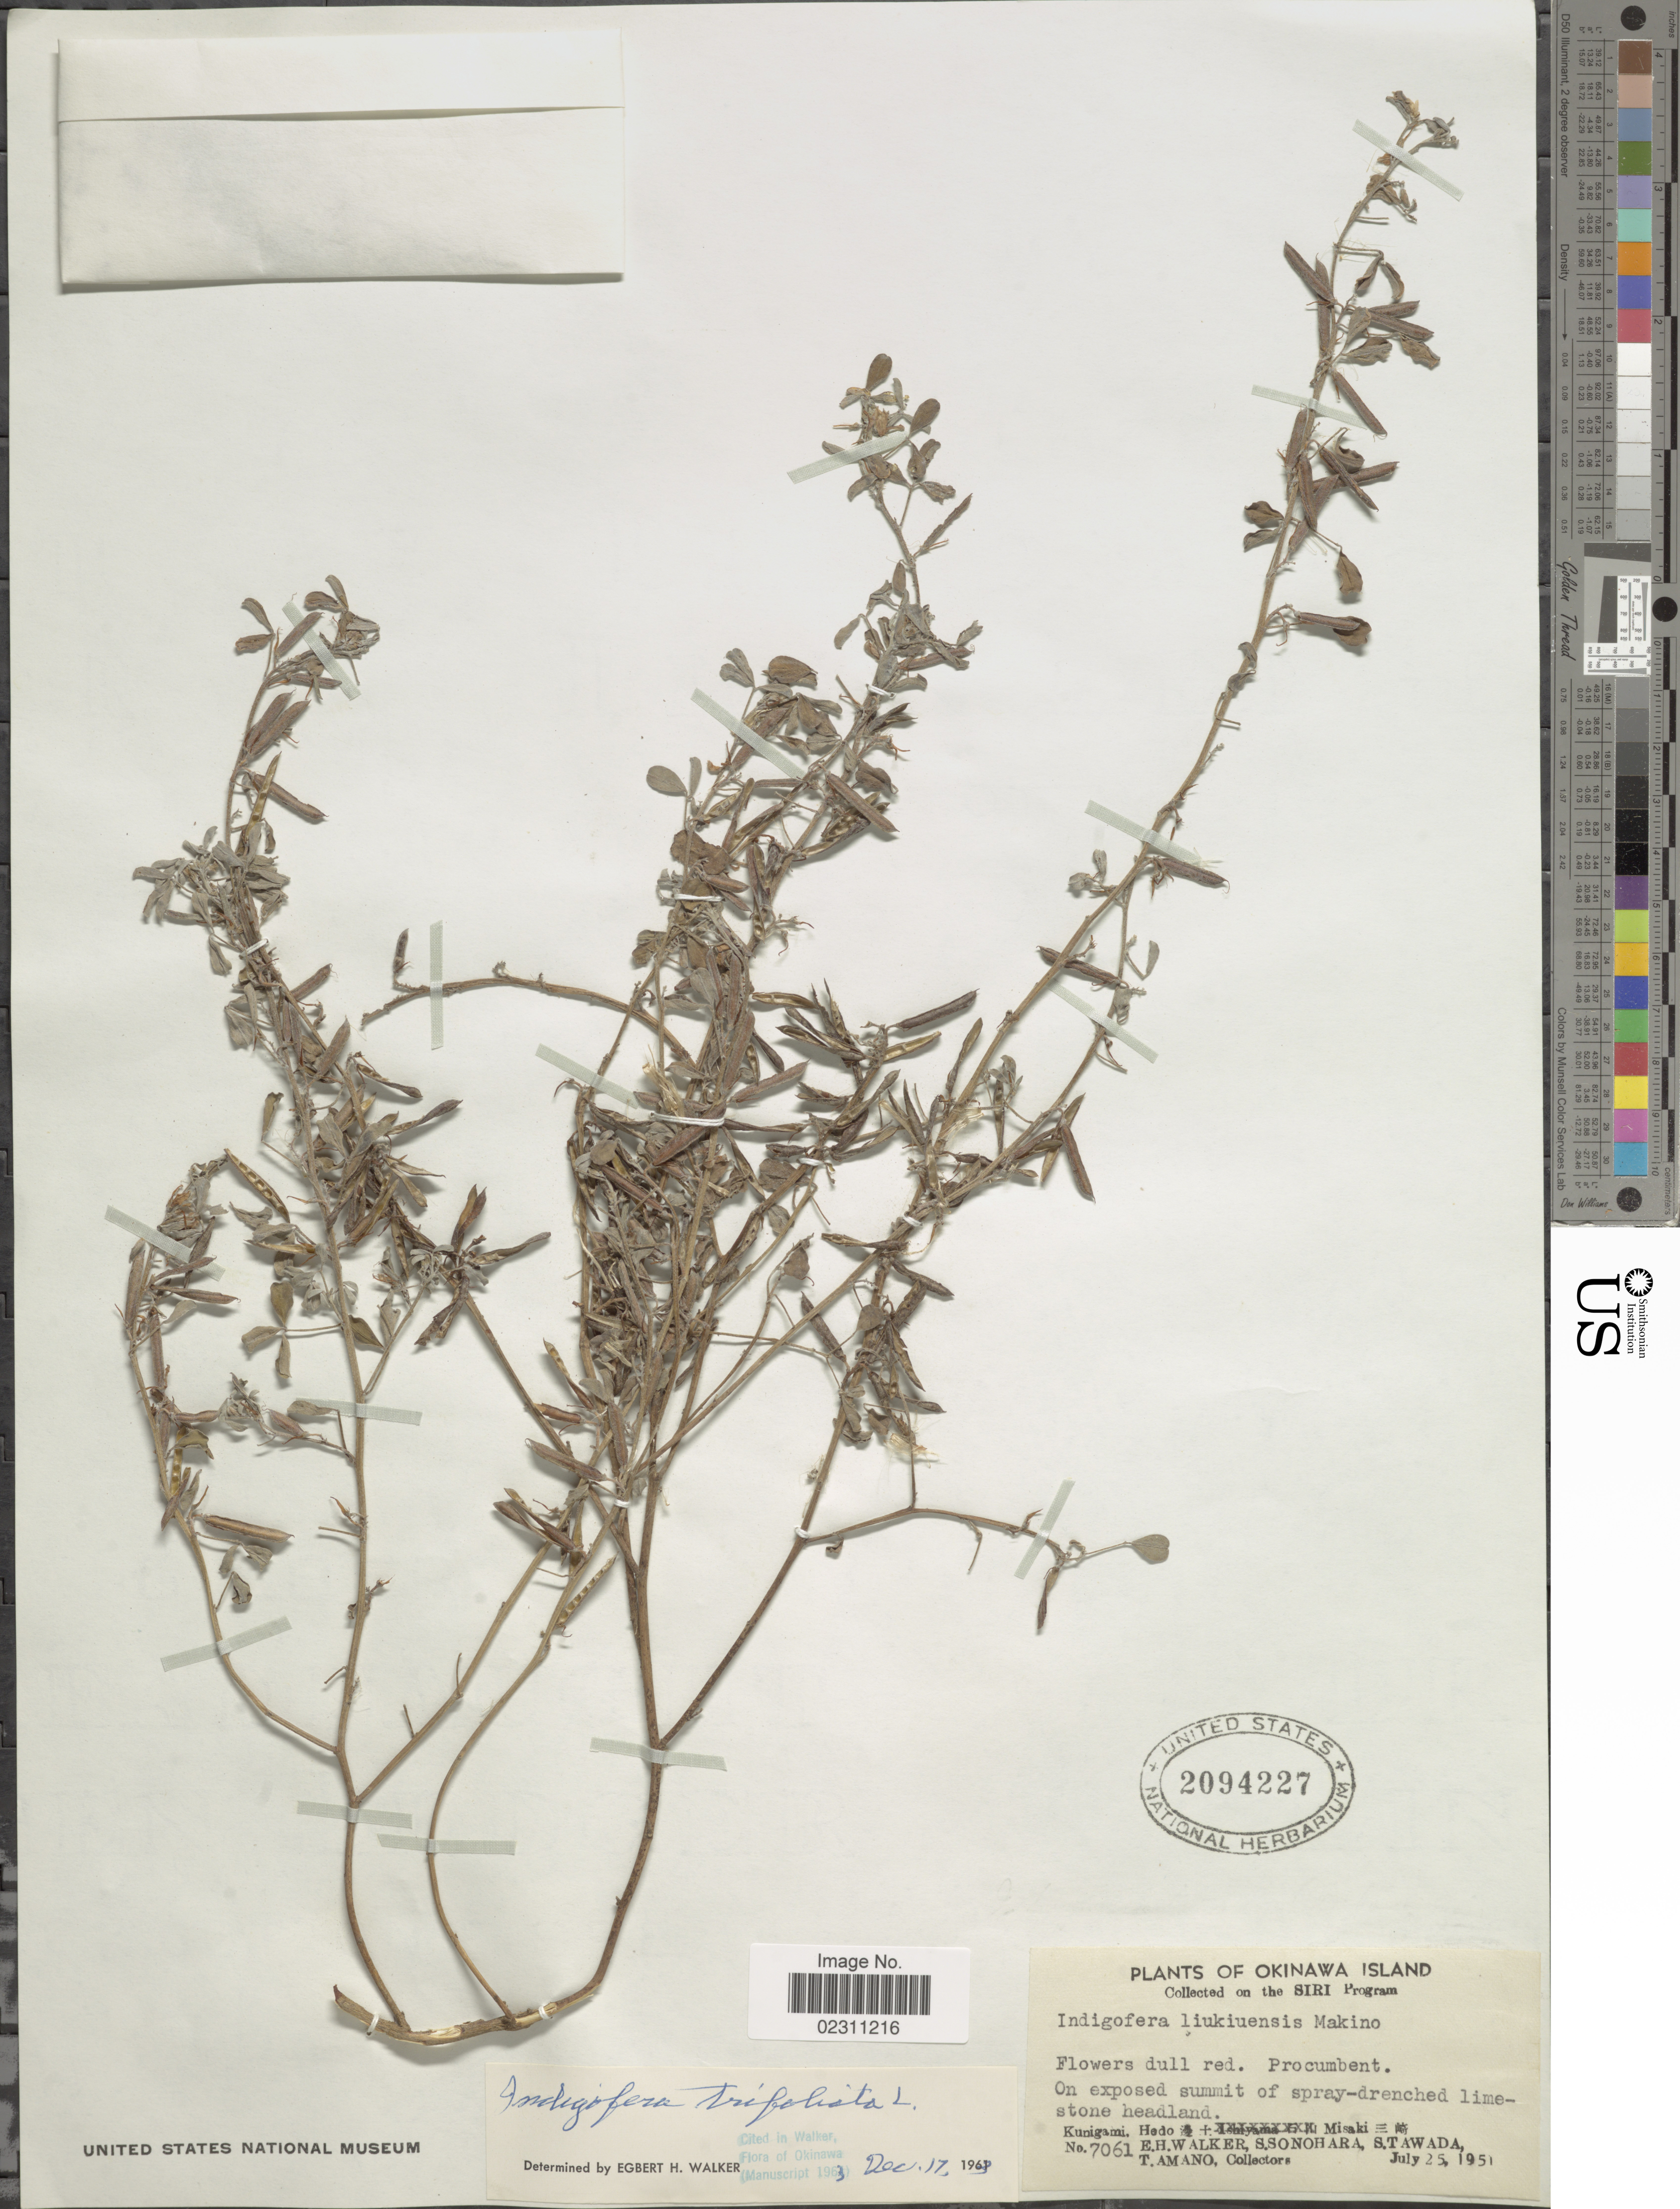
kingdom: Plantae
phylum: Tracheophyta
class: Magnoliopsida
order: Fabales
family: Fabaceae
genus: Indigofera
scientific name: Indigofera trifoliata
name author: L.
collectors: E. H. Walker, S. Sonohara, S. Tawada & T. Amano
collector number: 7061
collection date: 1951-07-25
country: Japan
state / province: Okinawa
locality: Okinawa Island. Kunigami, Hedo X.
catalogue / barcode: US 2094227